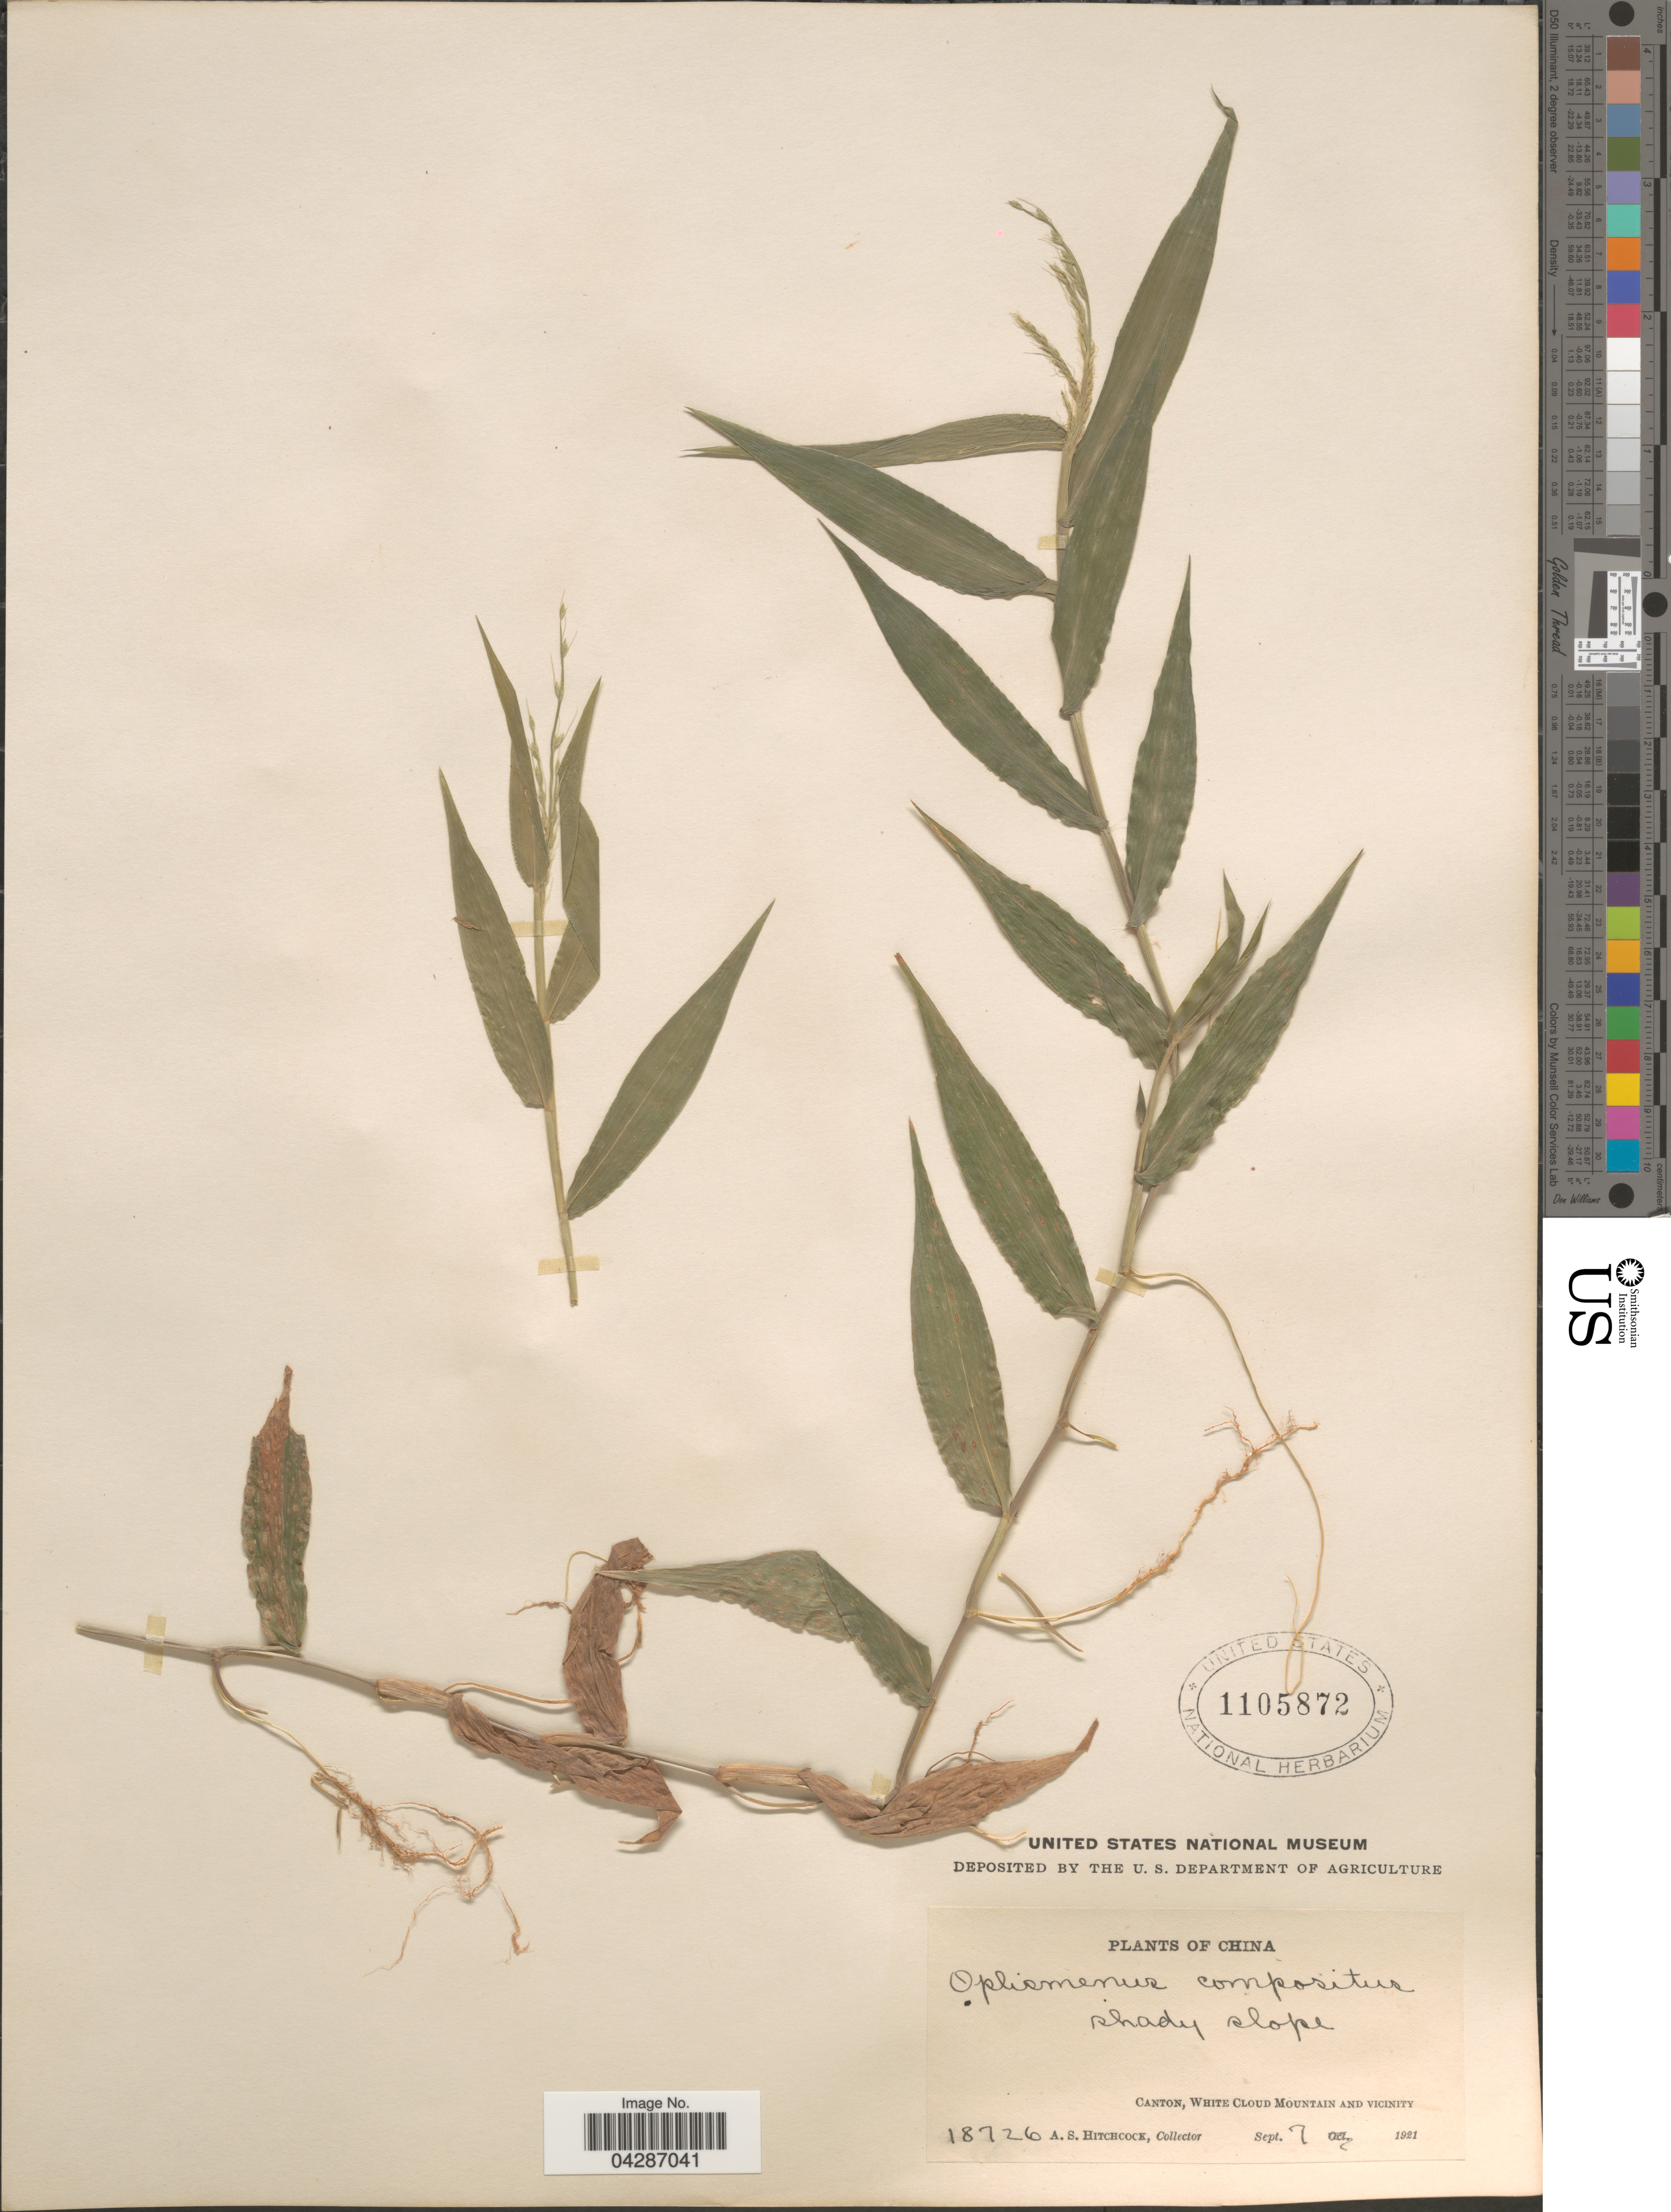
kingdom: Plantae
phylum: Tracheophyta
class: Liliopsida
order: Poales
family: Poaceae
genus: Oplismenus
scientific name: Oplismenus compositus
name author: (L.) P. Beauv.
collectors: A. S. Hitchcock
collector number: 18726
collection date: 1921-09-07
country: China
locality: Shady slope. Canton, White Cloud Mountain and vicinity.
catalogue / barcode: US 1105872